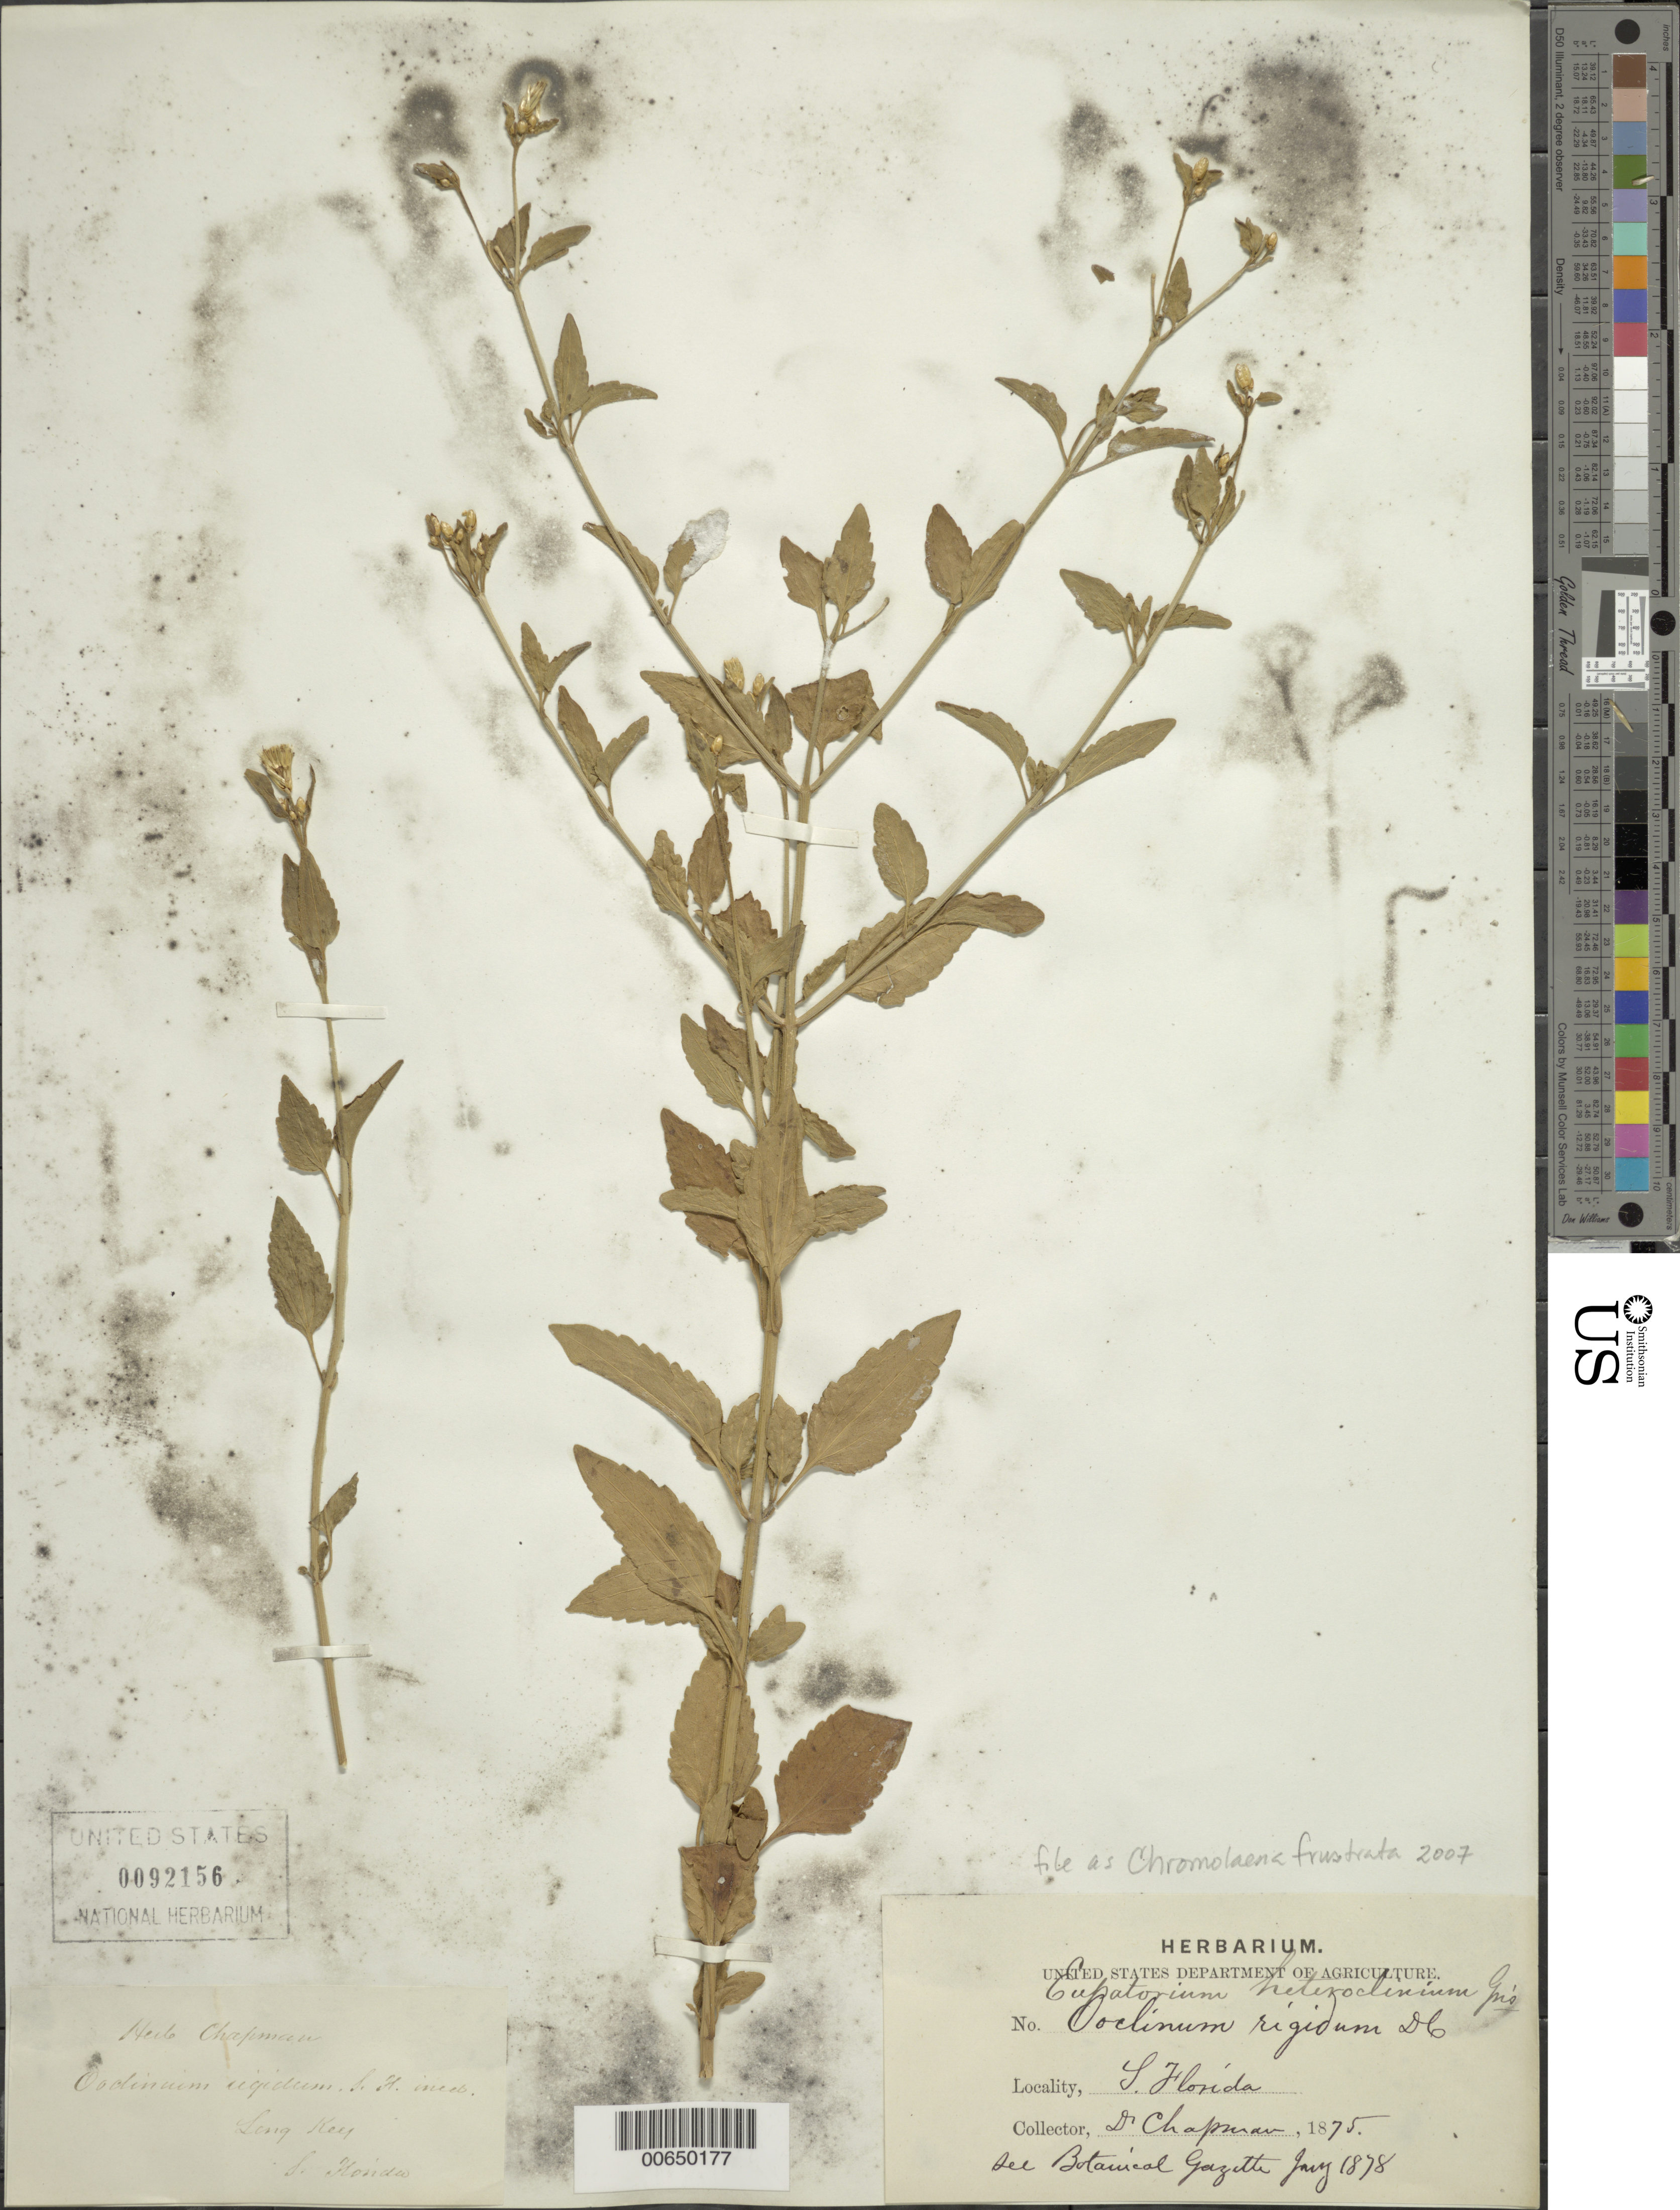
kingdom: Plantae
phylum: Tracheophyta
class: Magnoliopsida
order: Asterales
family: Asteraceae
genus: Chromolaena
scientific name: Chromolaena frustrata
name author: (B.L. Rob.) R.M. King & H. Rob.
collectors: A. W. Chapman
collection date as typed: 1875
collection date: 1875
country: United States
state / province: Florida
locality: S FL - Long Key